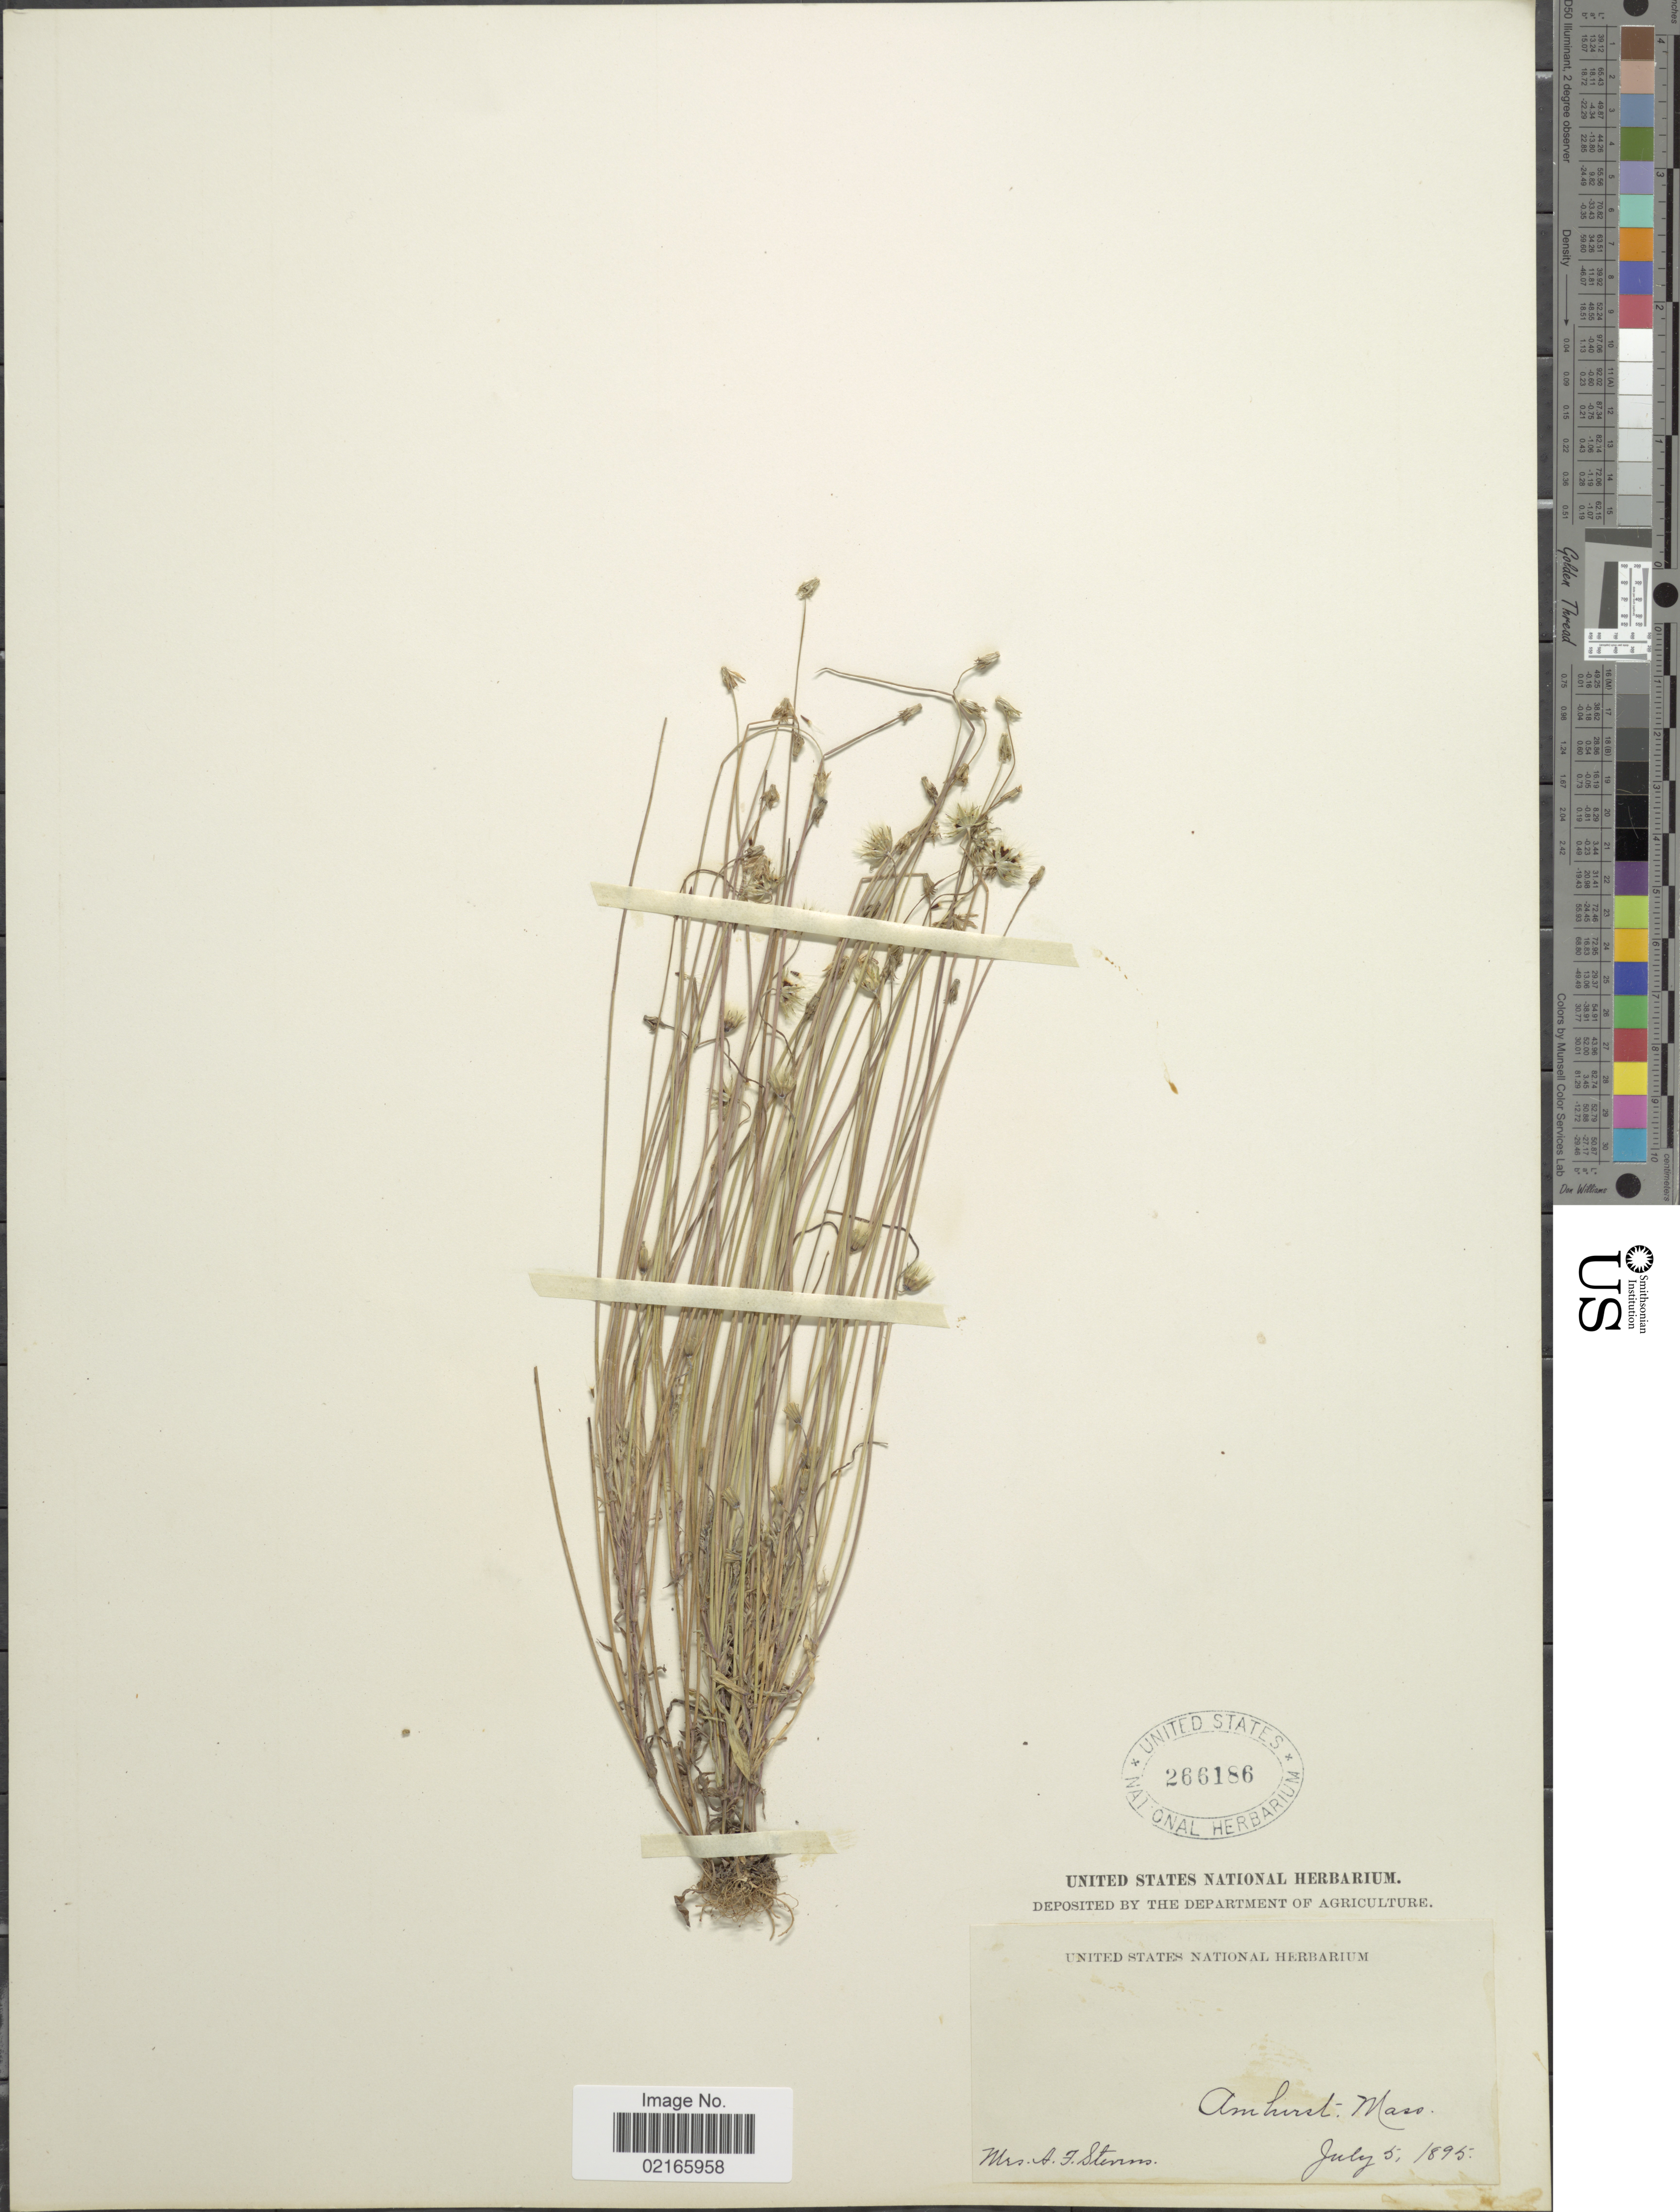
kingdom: Plantae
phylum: Tracheophyta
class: Magnoliopsida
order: Asterales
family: Asteraceae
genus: Krigia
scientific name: Krigia virginica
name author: (L.) Willd.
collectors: A. F. Stevens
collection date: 1895-06-05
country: United States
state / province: Massachusetts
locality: Amherst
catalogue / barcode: US 266186